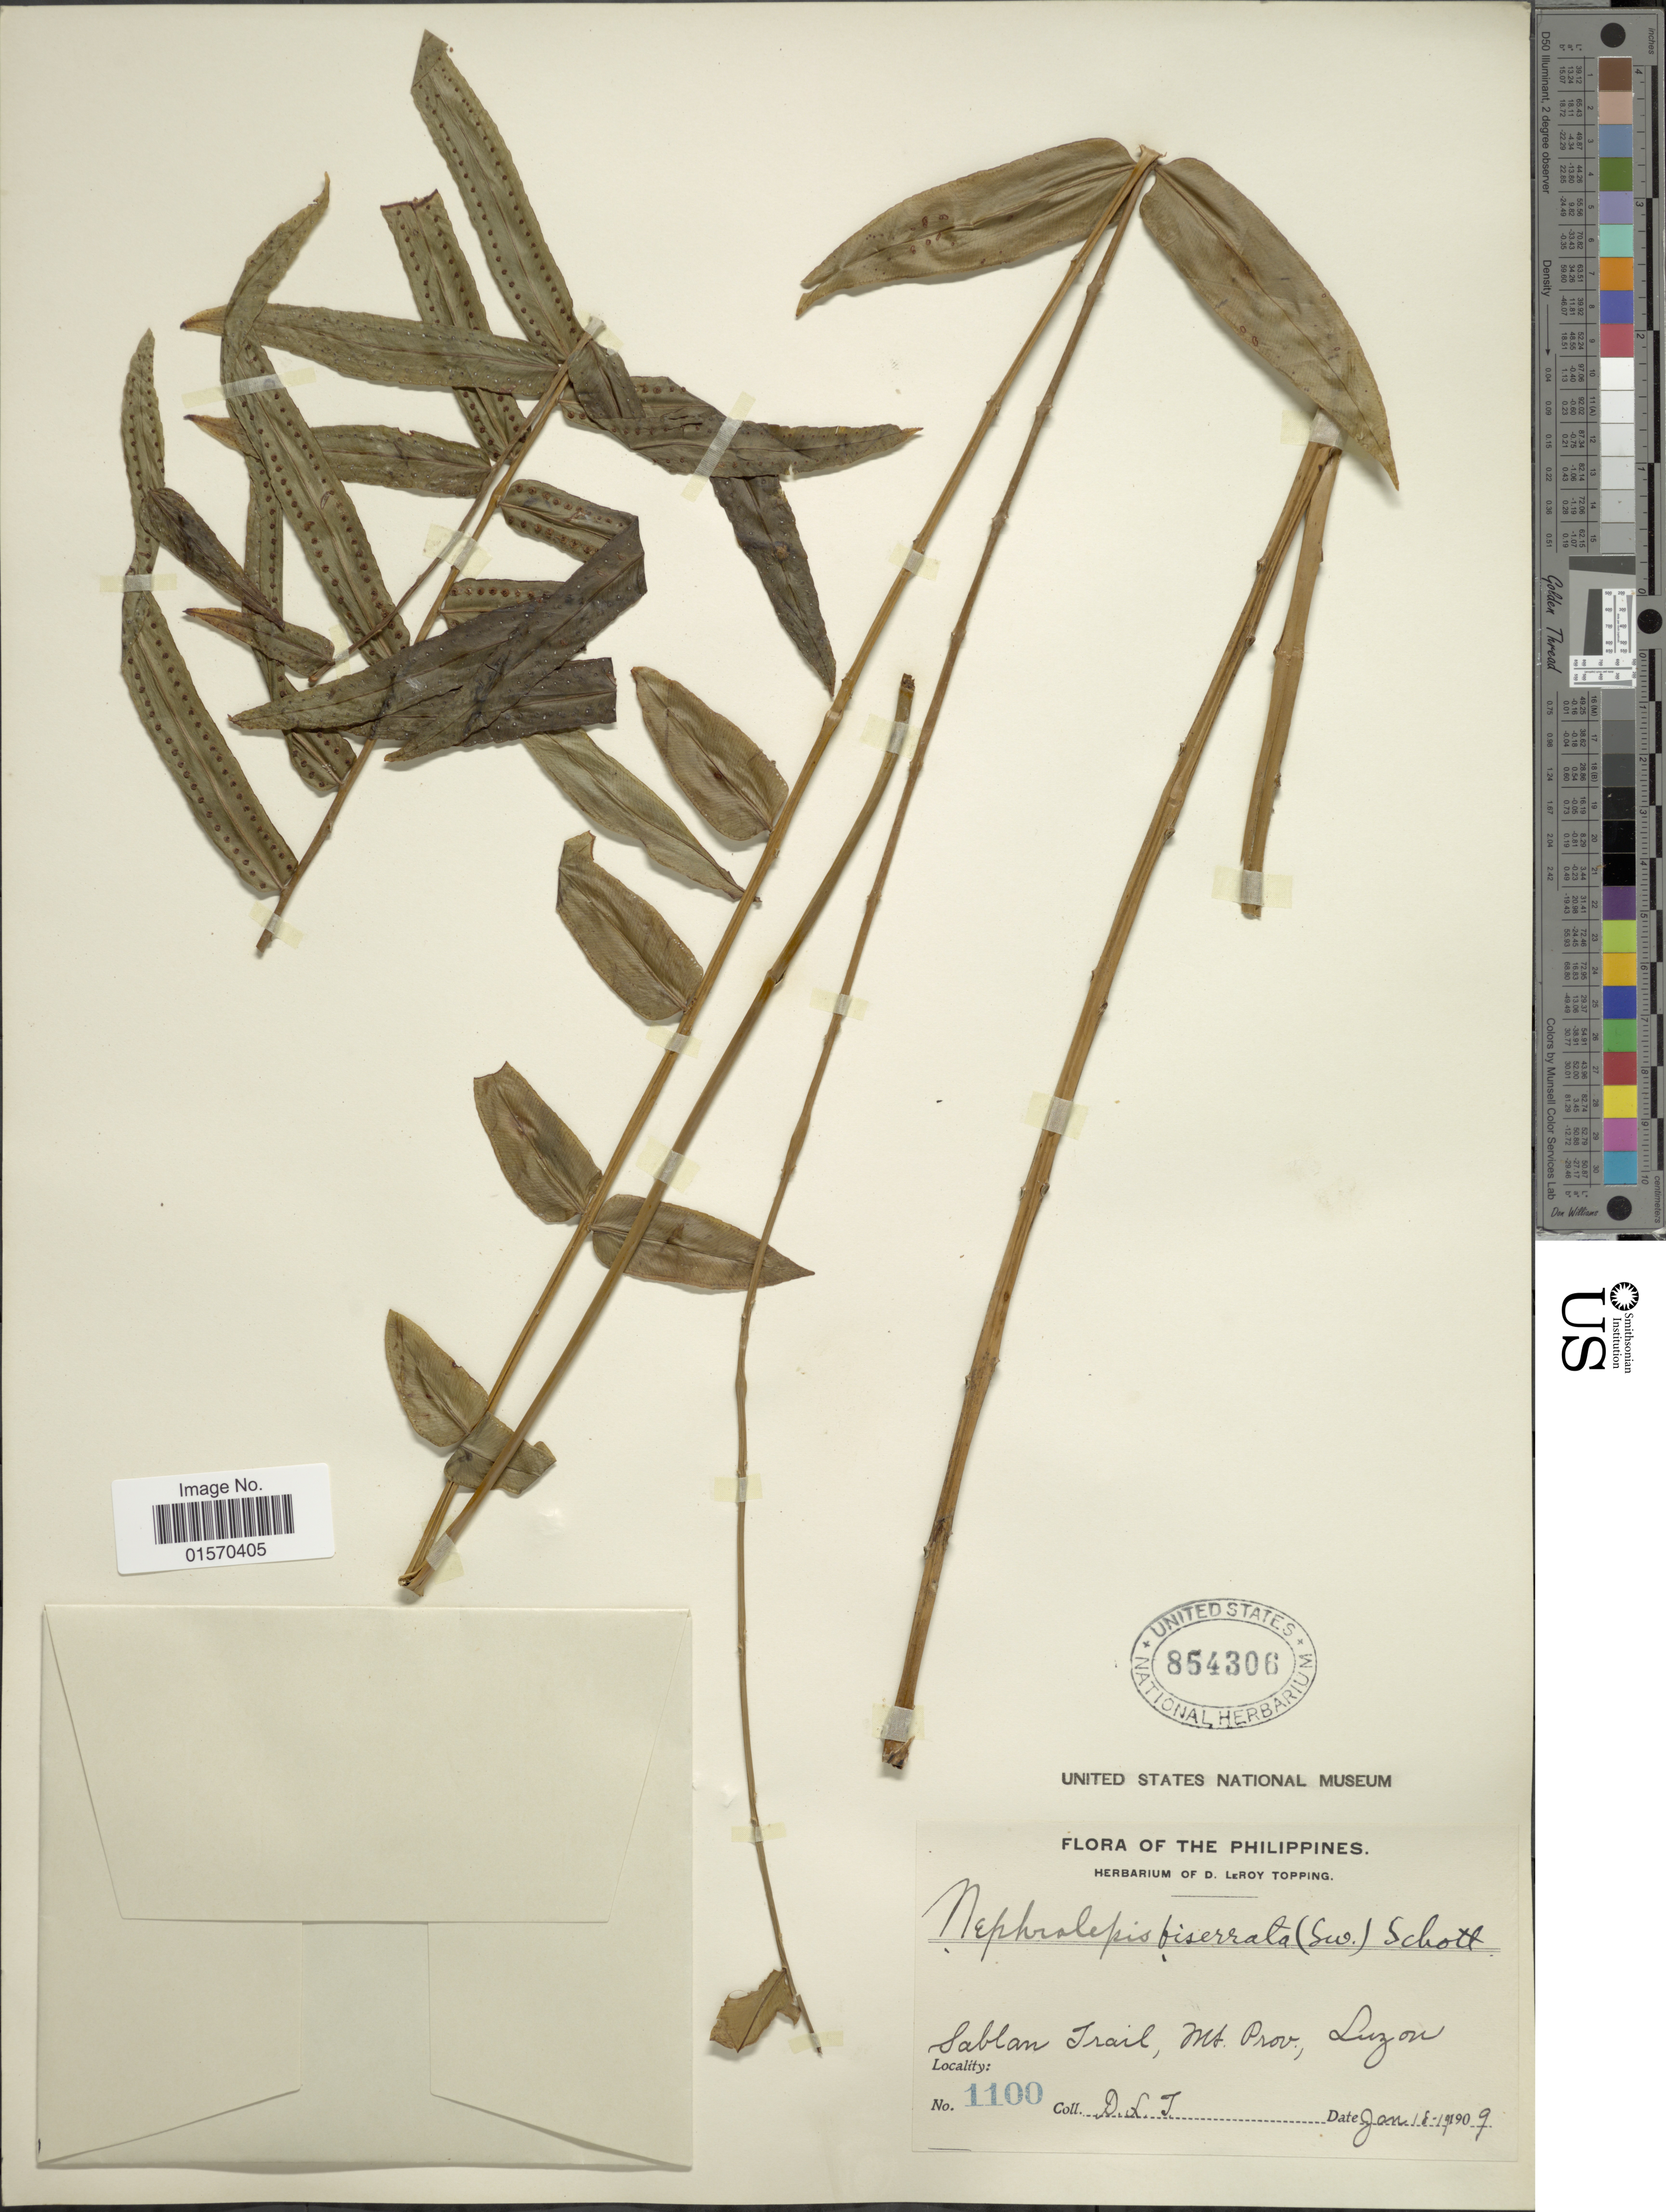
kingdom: Plantae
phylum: Tracheophyta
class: Polypodiopsida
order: Polypodiales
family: Nephrolepidaceae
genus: Nephrolepis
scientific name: Nephrolepis biserrata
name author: (Sw.) Schott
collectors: D. L. Topping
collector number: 1100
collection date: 1909-01-18/1909-01-19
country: Philippines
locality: Sablan Trail, Mt. Prov., Luzon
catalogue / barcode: US 854306